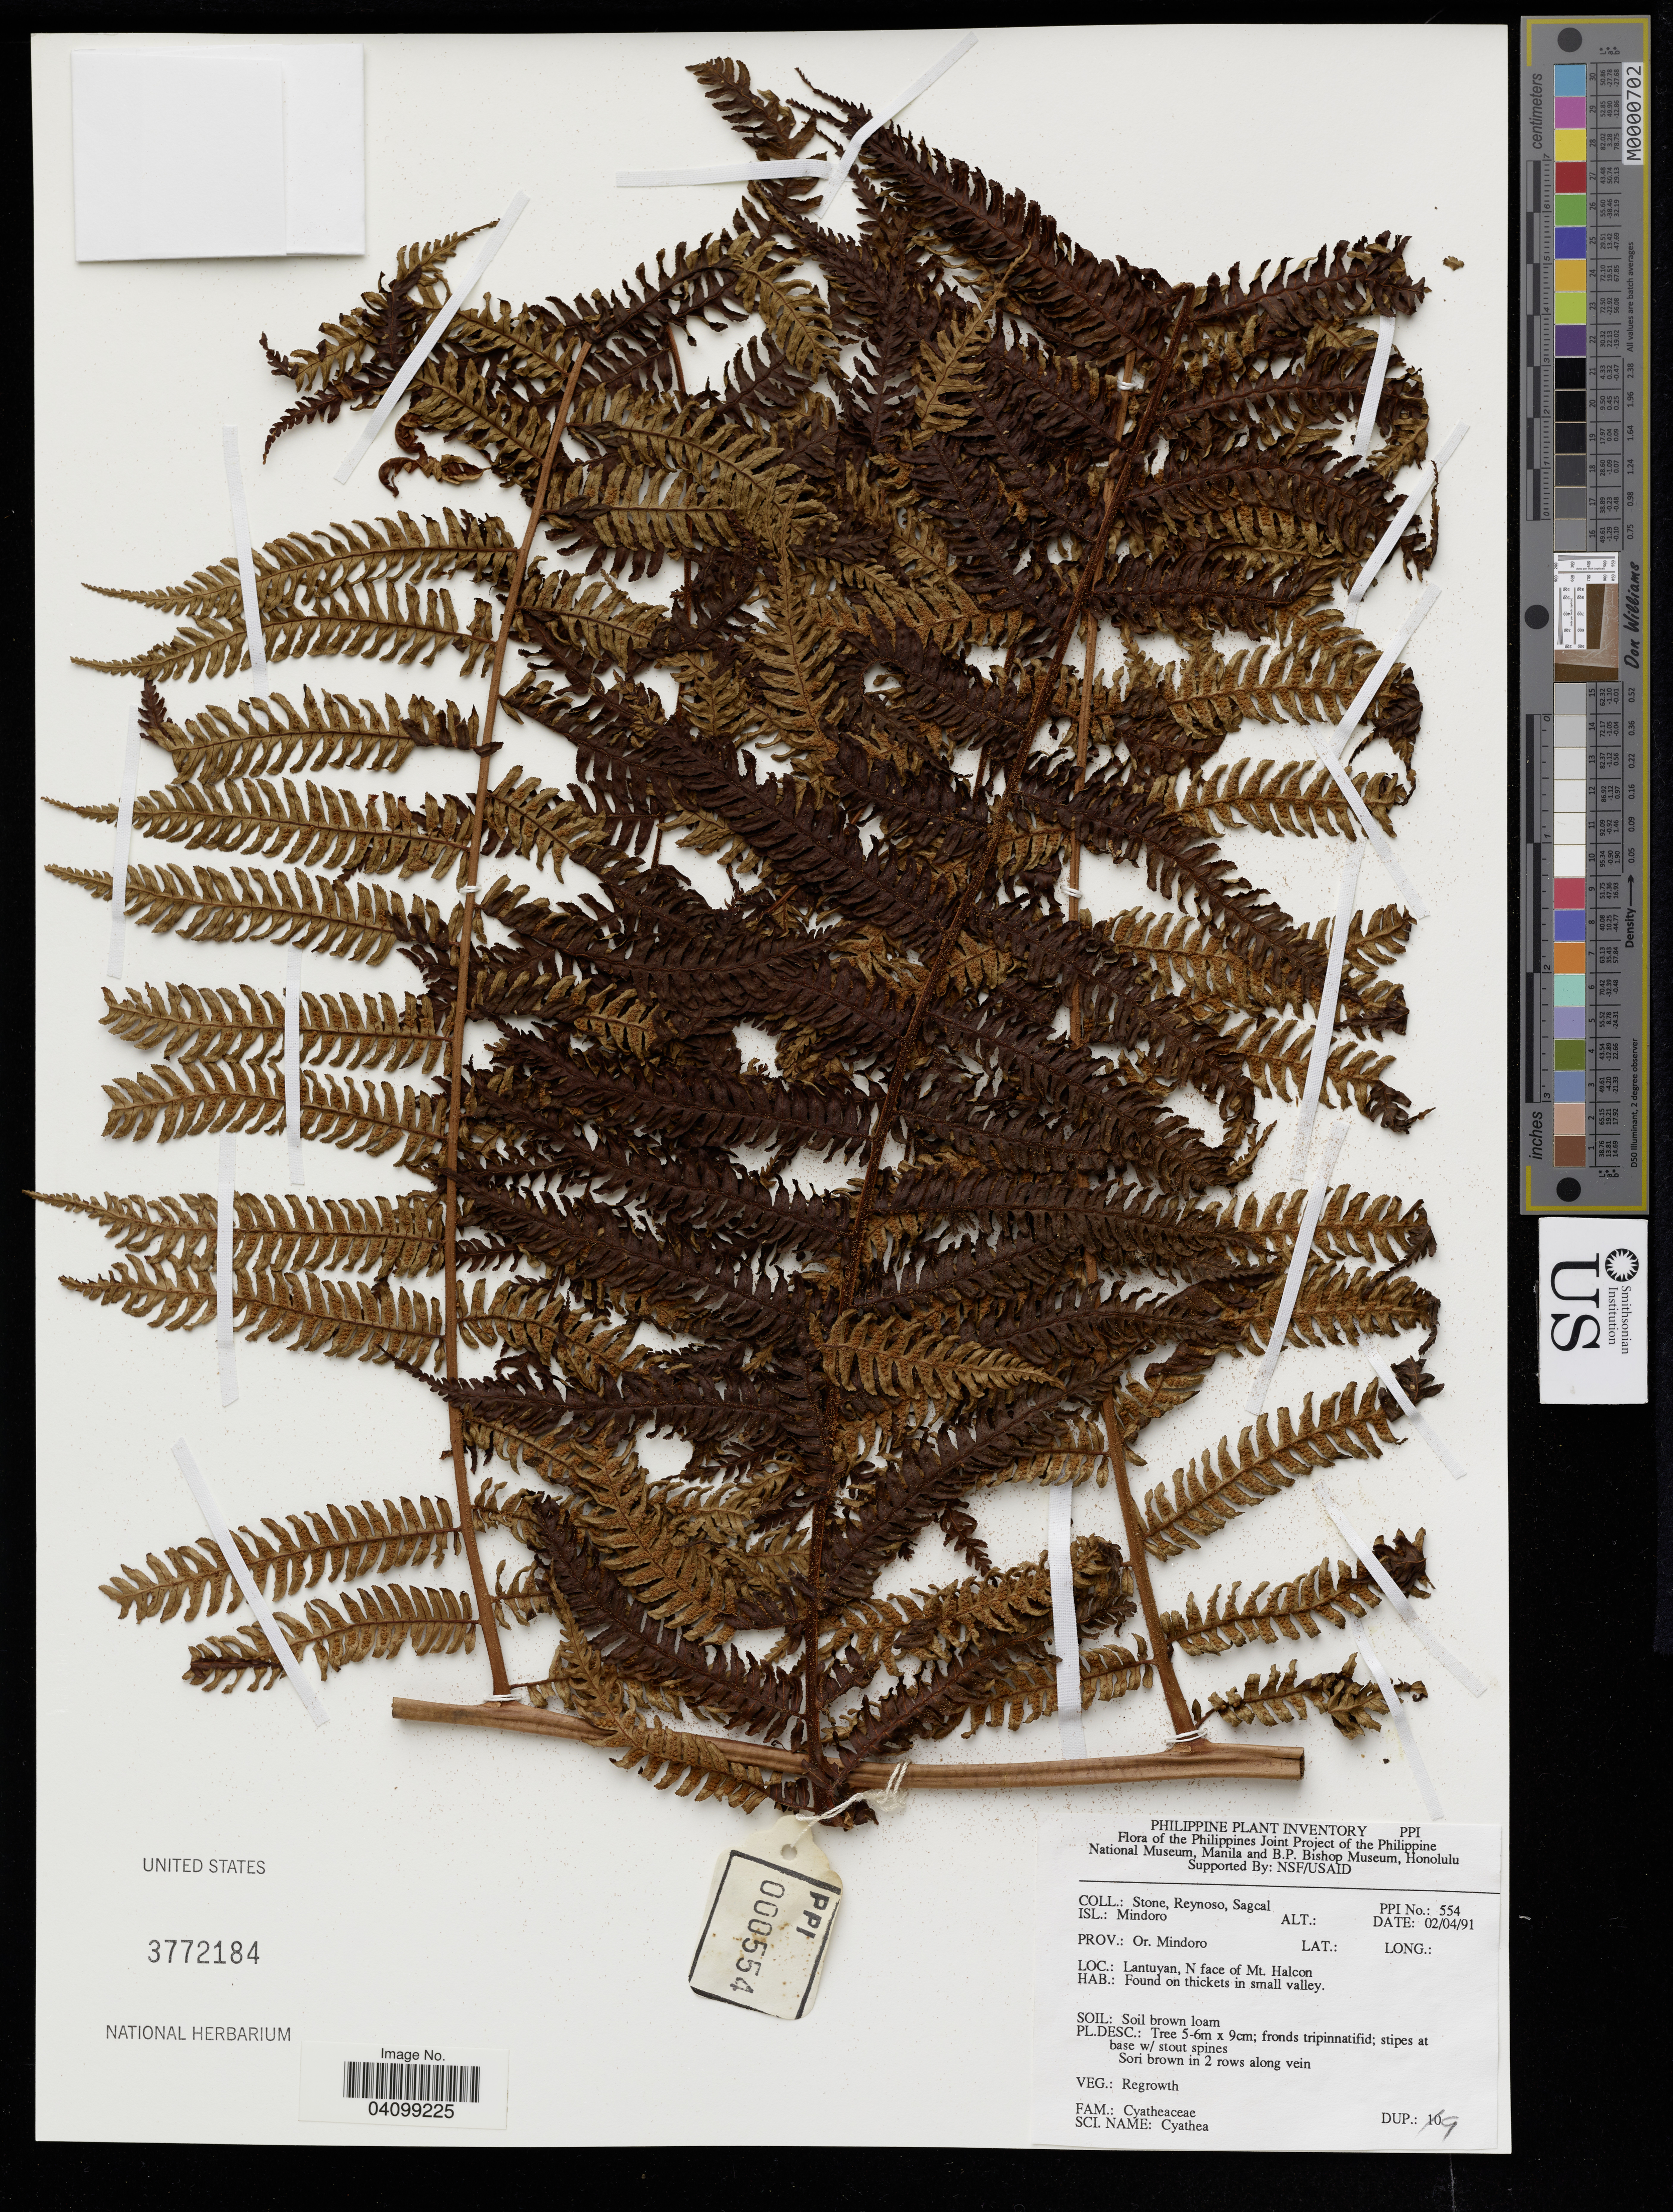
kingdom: Plantae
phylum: Tracheophyta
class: Polypodiopsida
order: Cyatheales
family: Cyatheaceae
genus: Cyathea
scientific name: Cyathea sp.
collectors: -. Stone, E. Reynoso & E. Sagcal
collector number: PPI No. 554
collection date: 1991-04-02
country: Philippines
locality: Isl.: Mindoro. Prov.: Or. Mindoro. Lantuyan, N face of Mt. Halcon.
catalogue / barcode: US 3772184